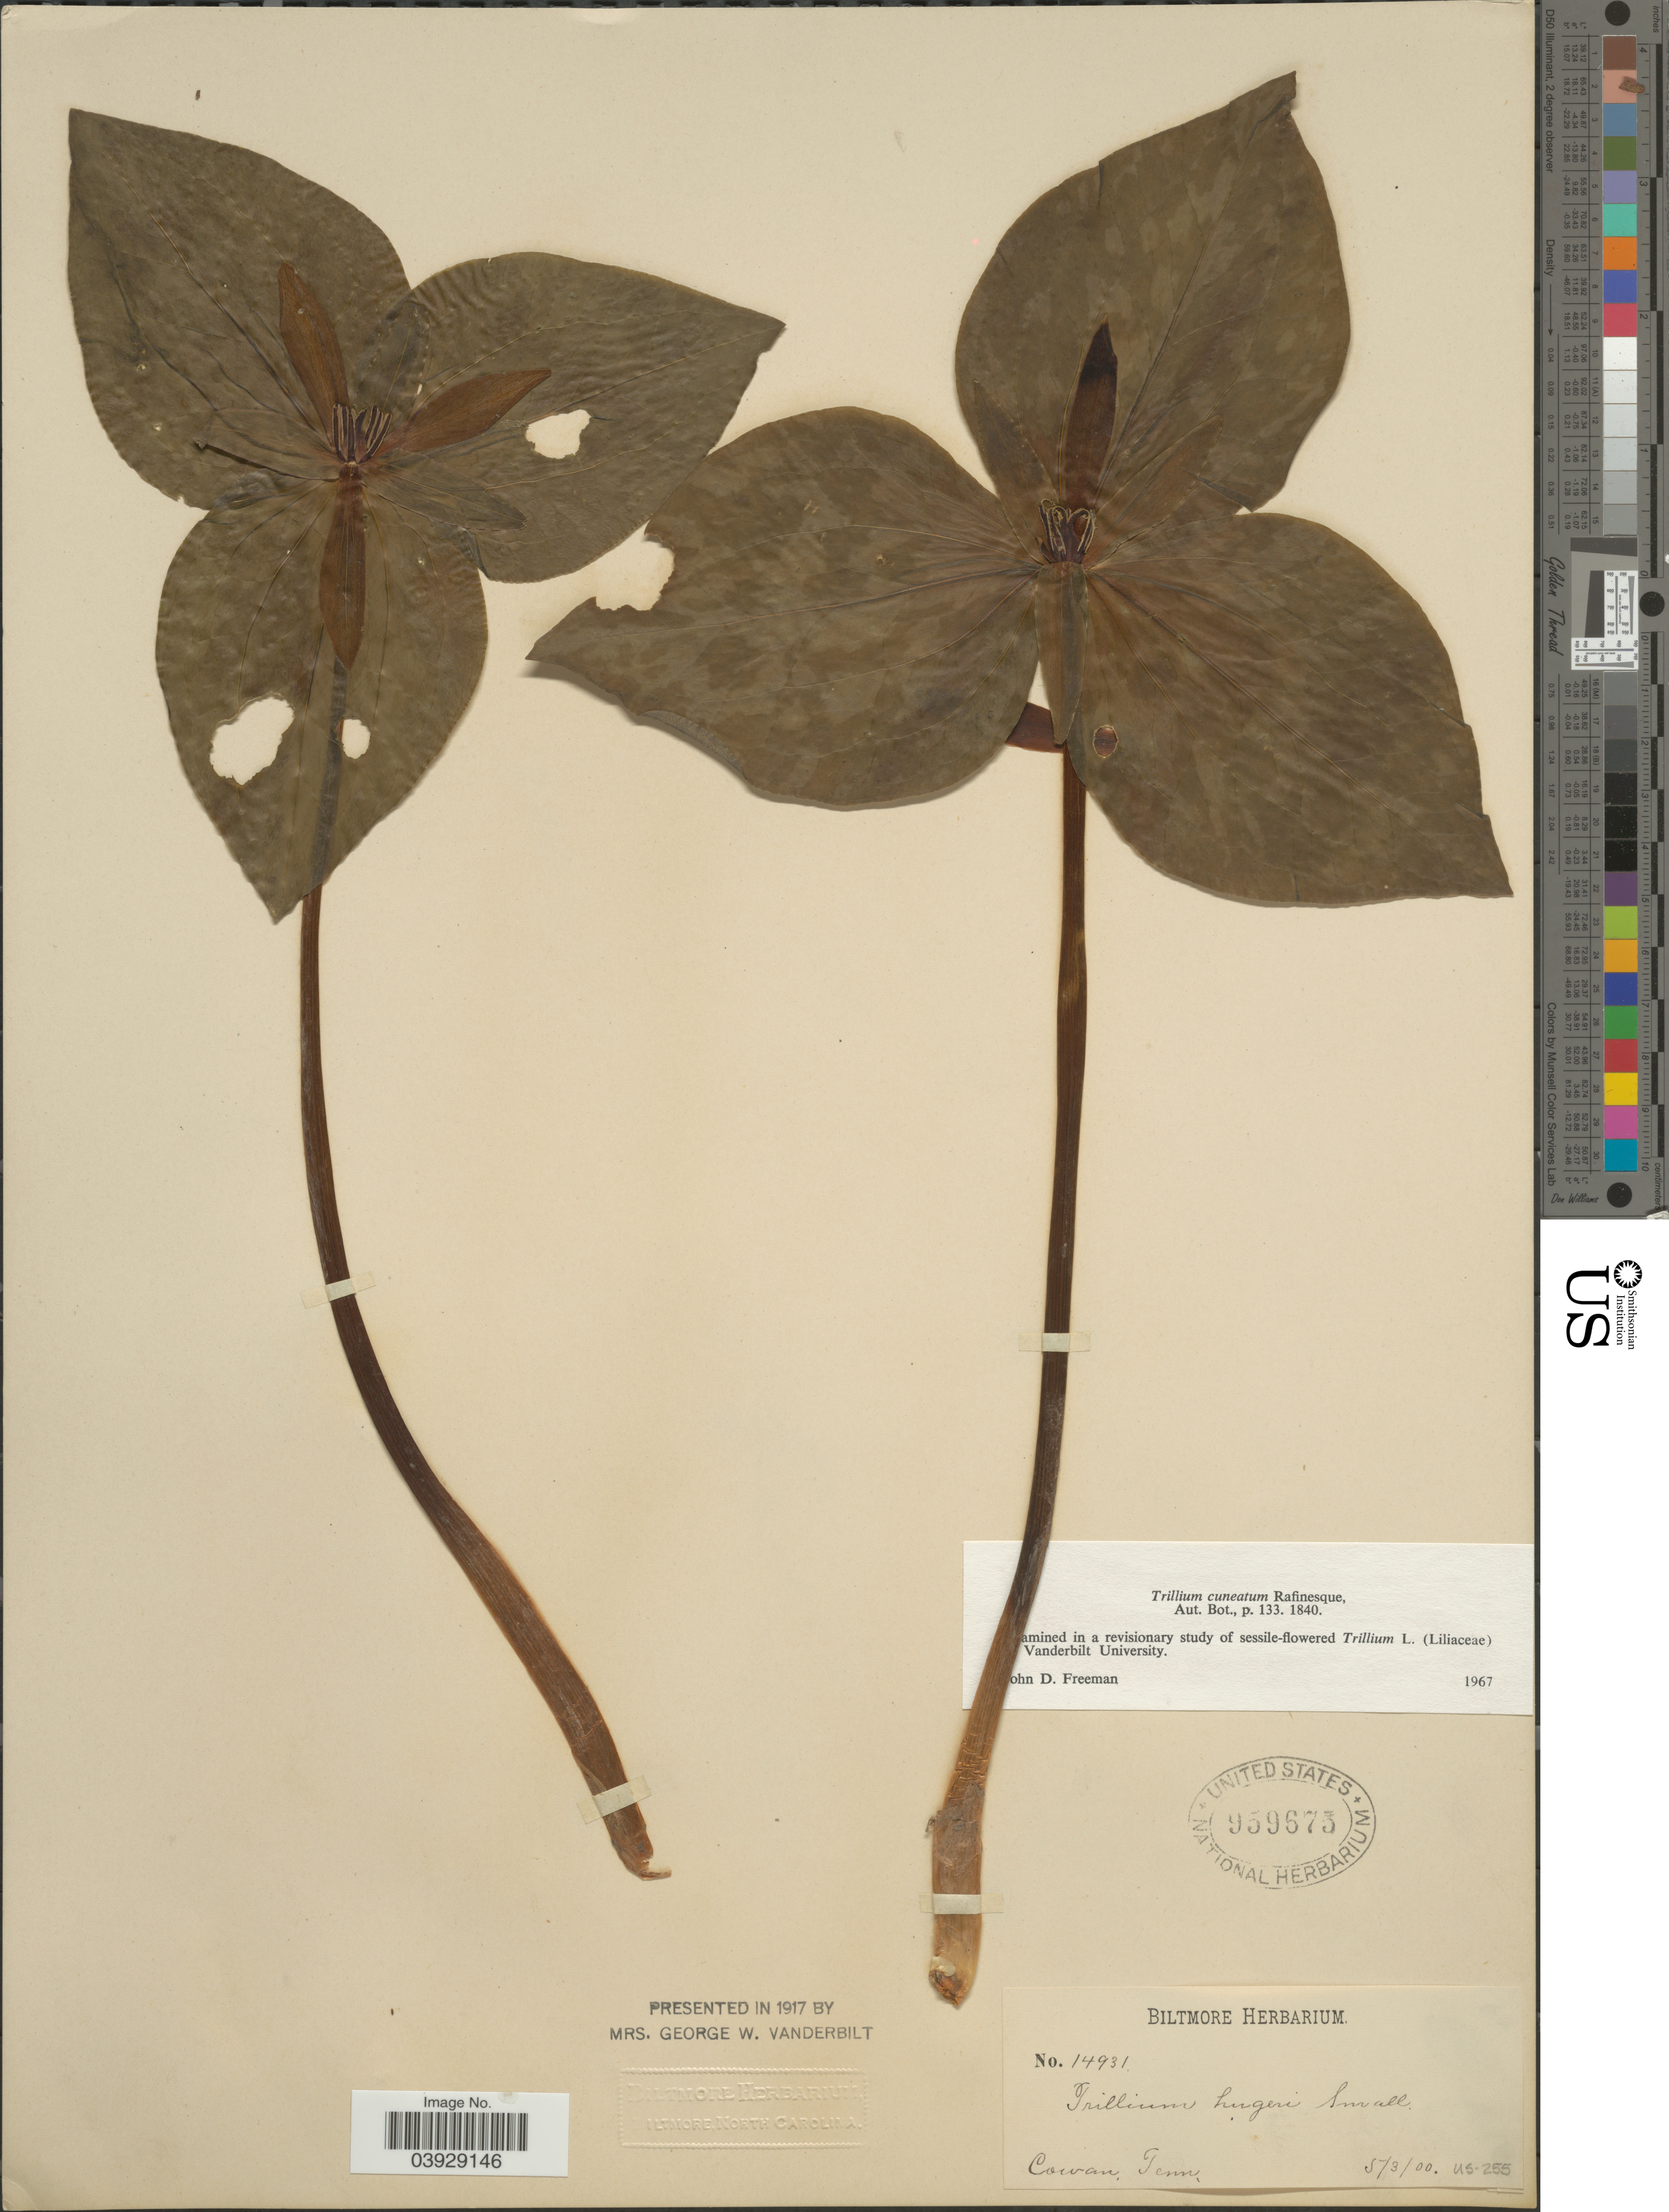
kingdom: Plantae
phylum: Tracheophyta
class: Liliopsida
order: Liliales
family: Melanthiaceae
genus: Trillium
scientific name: Trillium cuneatum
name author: Raf.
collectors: ex herb. Biltmore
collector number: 14931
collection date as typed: Transcribed d/m/y: 3/5/0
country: United States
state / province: Tennessee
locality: Cowan.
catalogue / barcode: US 959675